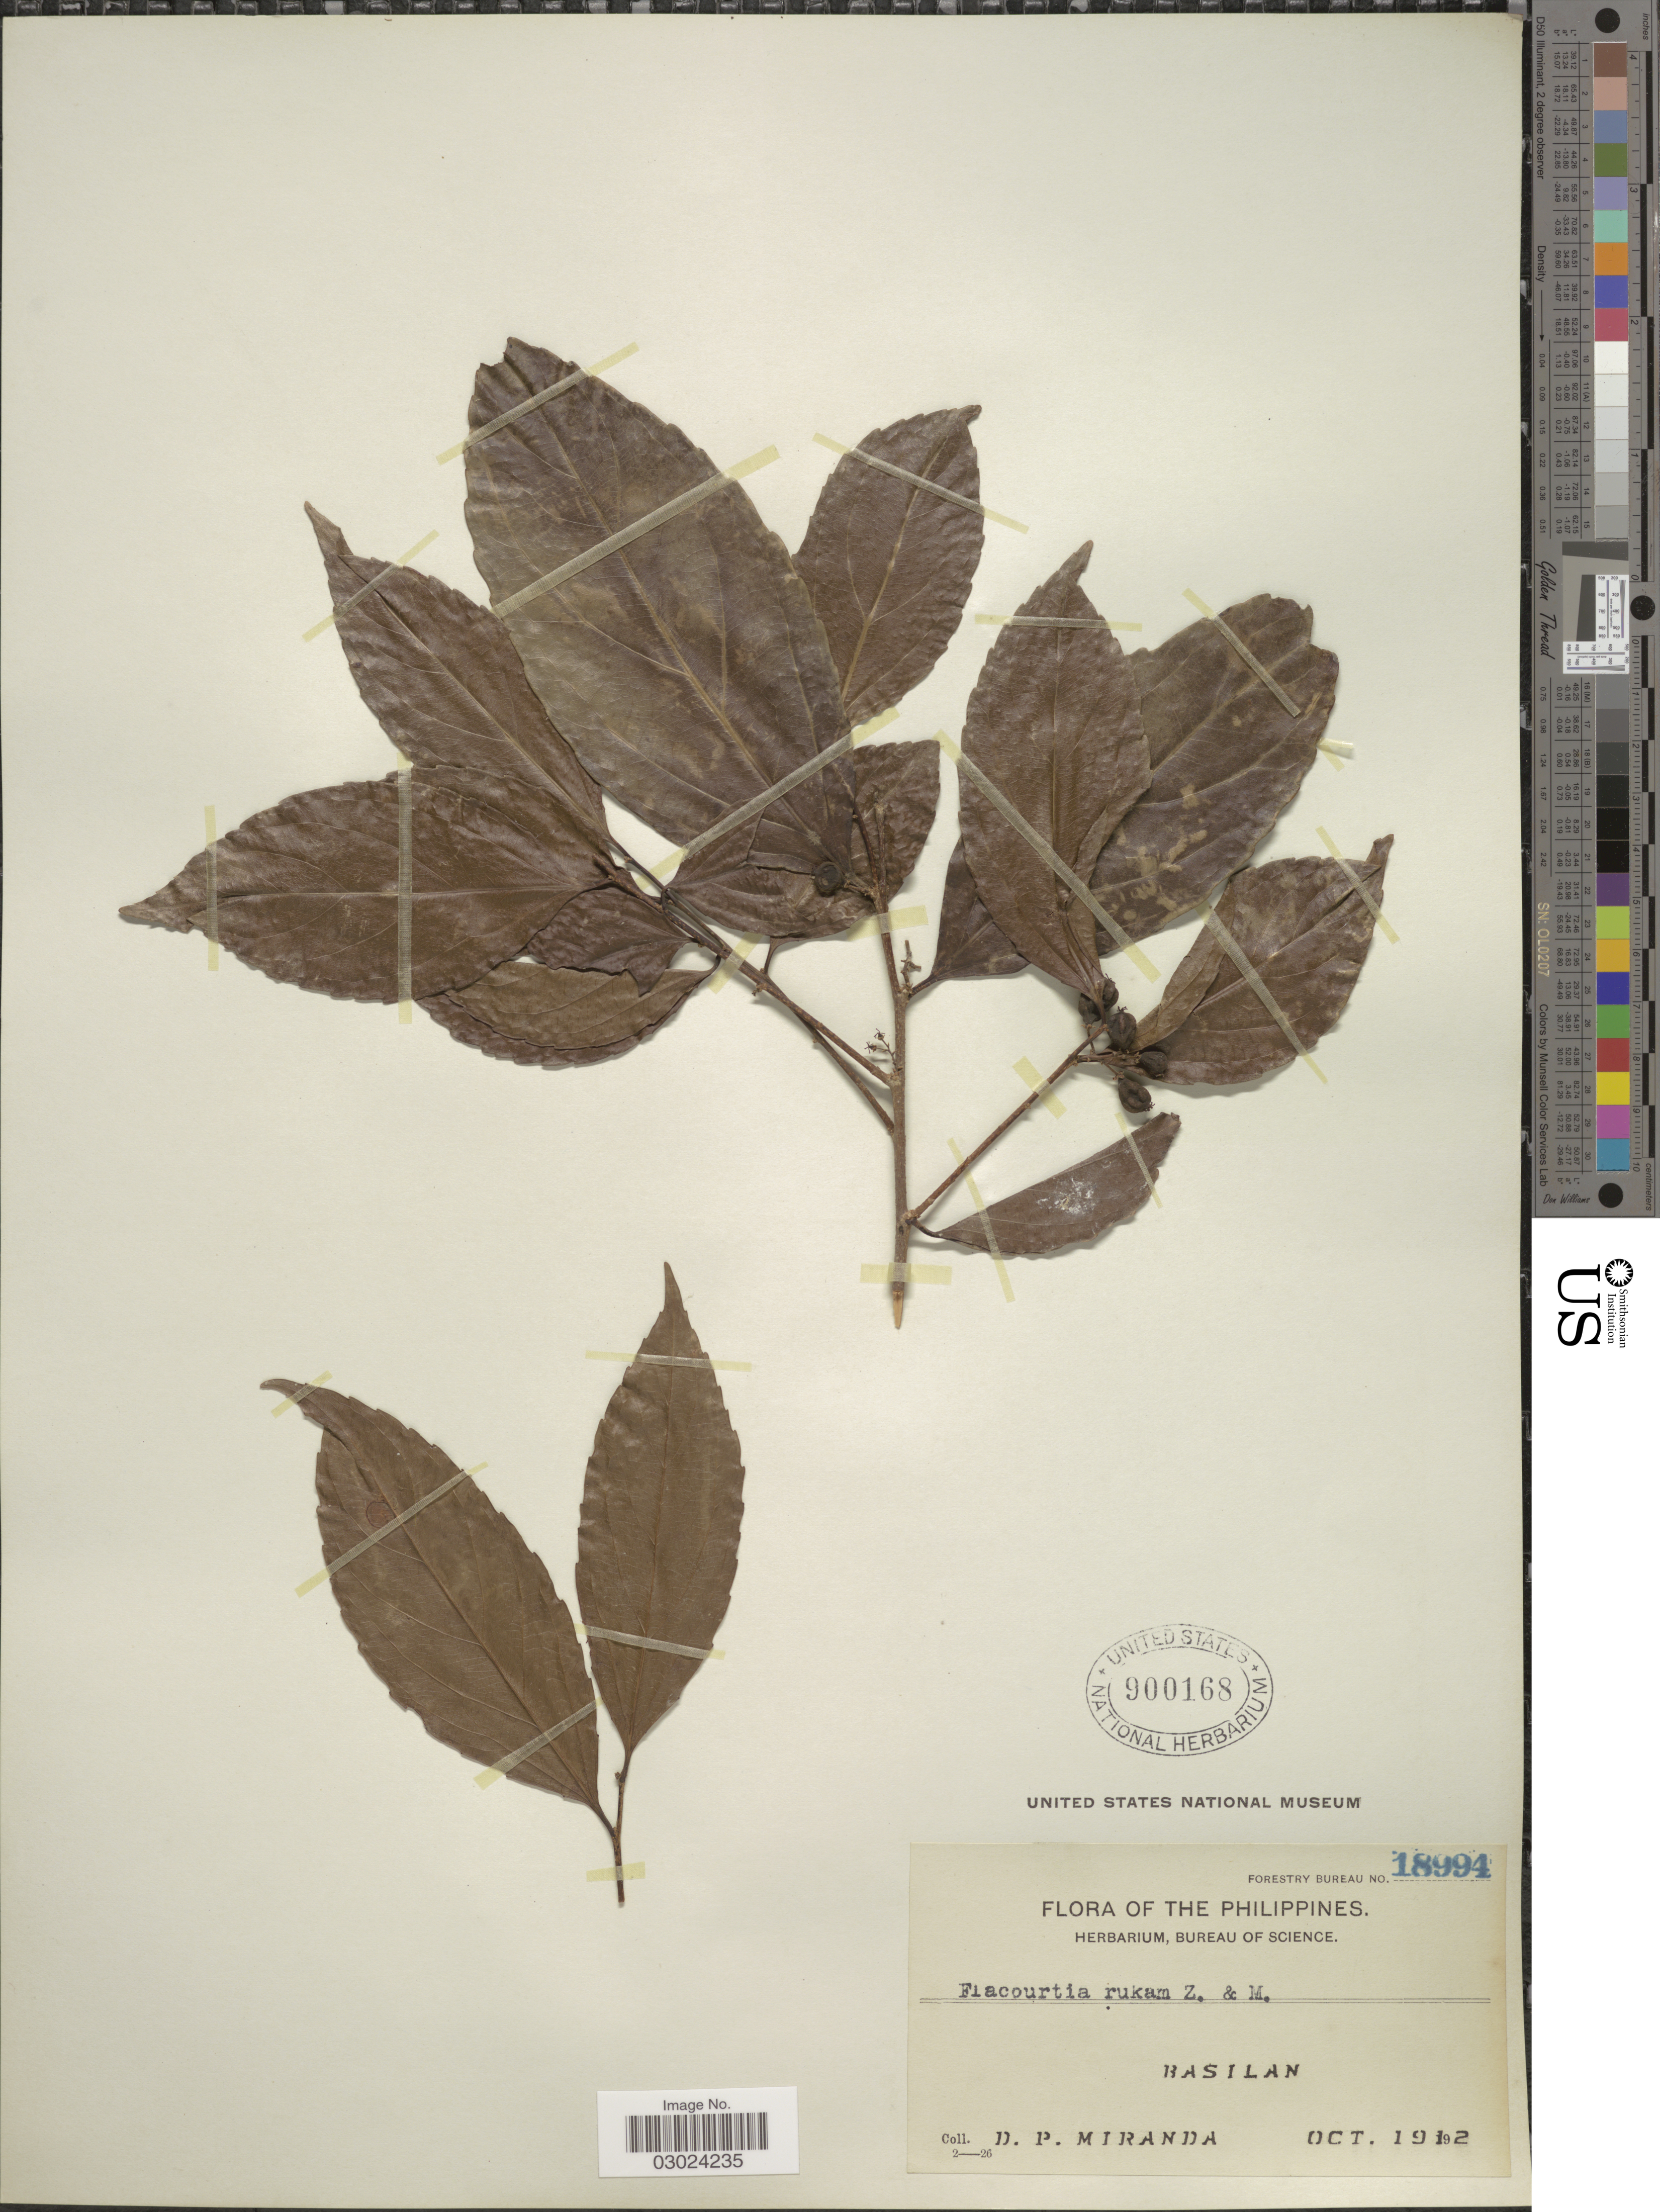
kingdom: Plantae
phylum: Tracheophyta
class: Magnoliopsida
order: Malpighiales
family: Salicaceae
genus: Flacourtia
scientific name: Flacourtia rukam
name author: Zoll. & Moritzi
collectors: D. P. Miranda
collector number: Forestry Bureau 18994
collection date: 1912-10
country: Philippines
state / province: Muslim Mindanao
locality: Basilan.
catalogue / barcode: US 900168